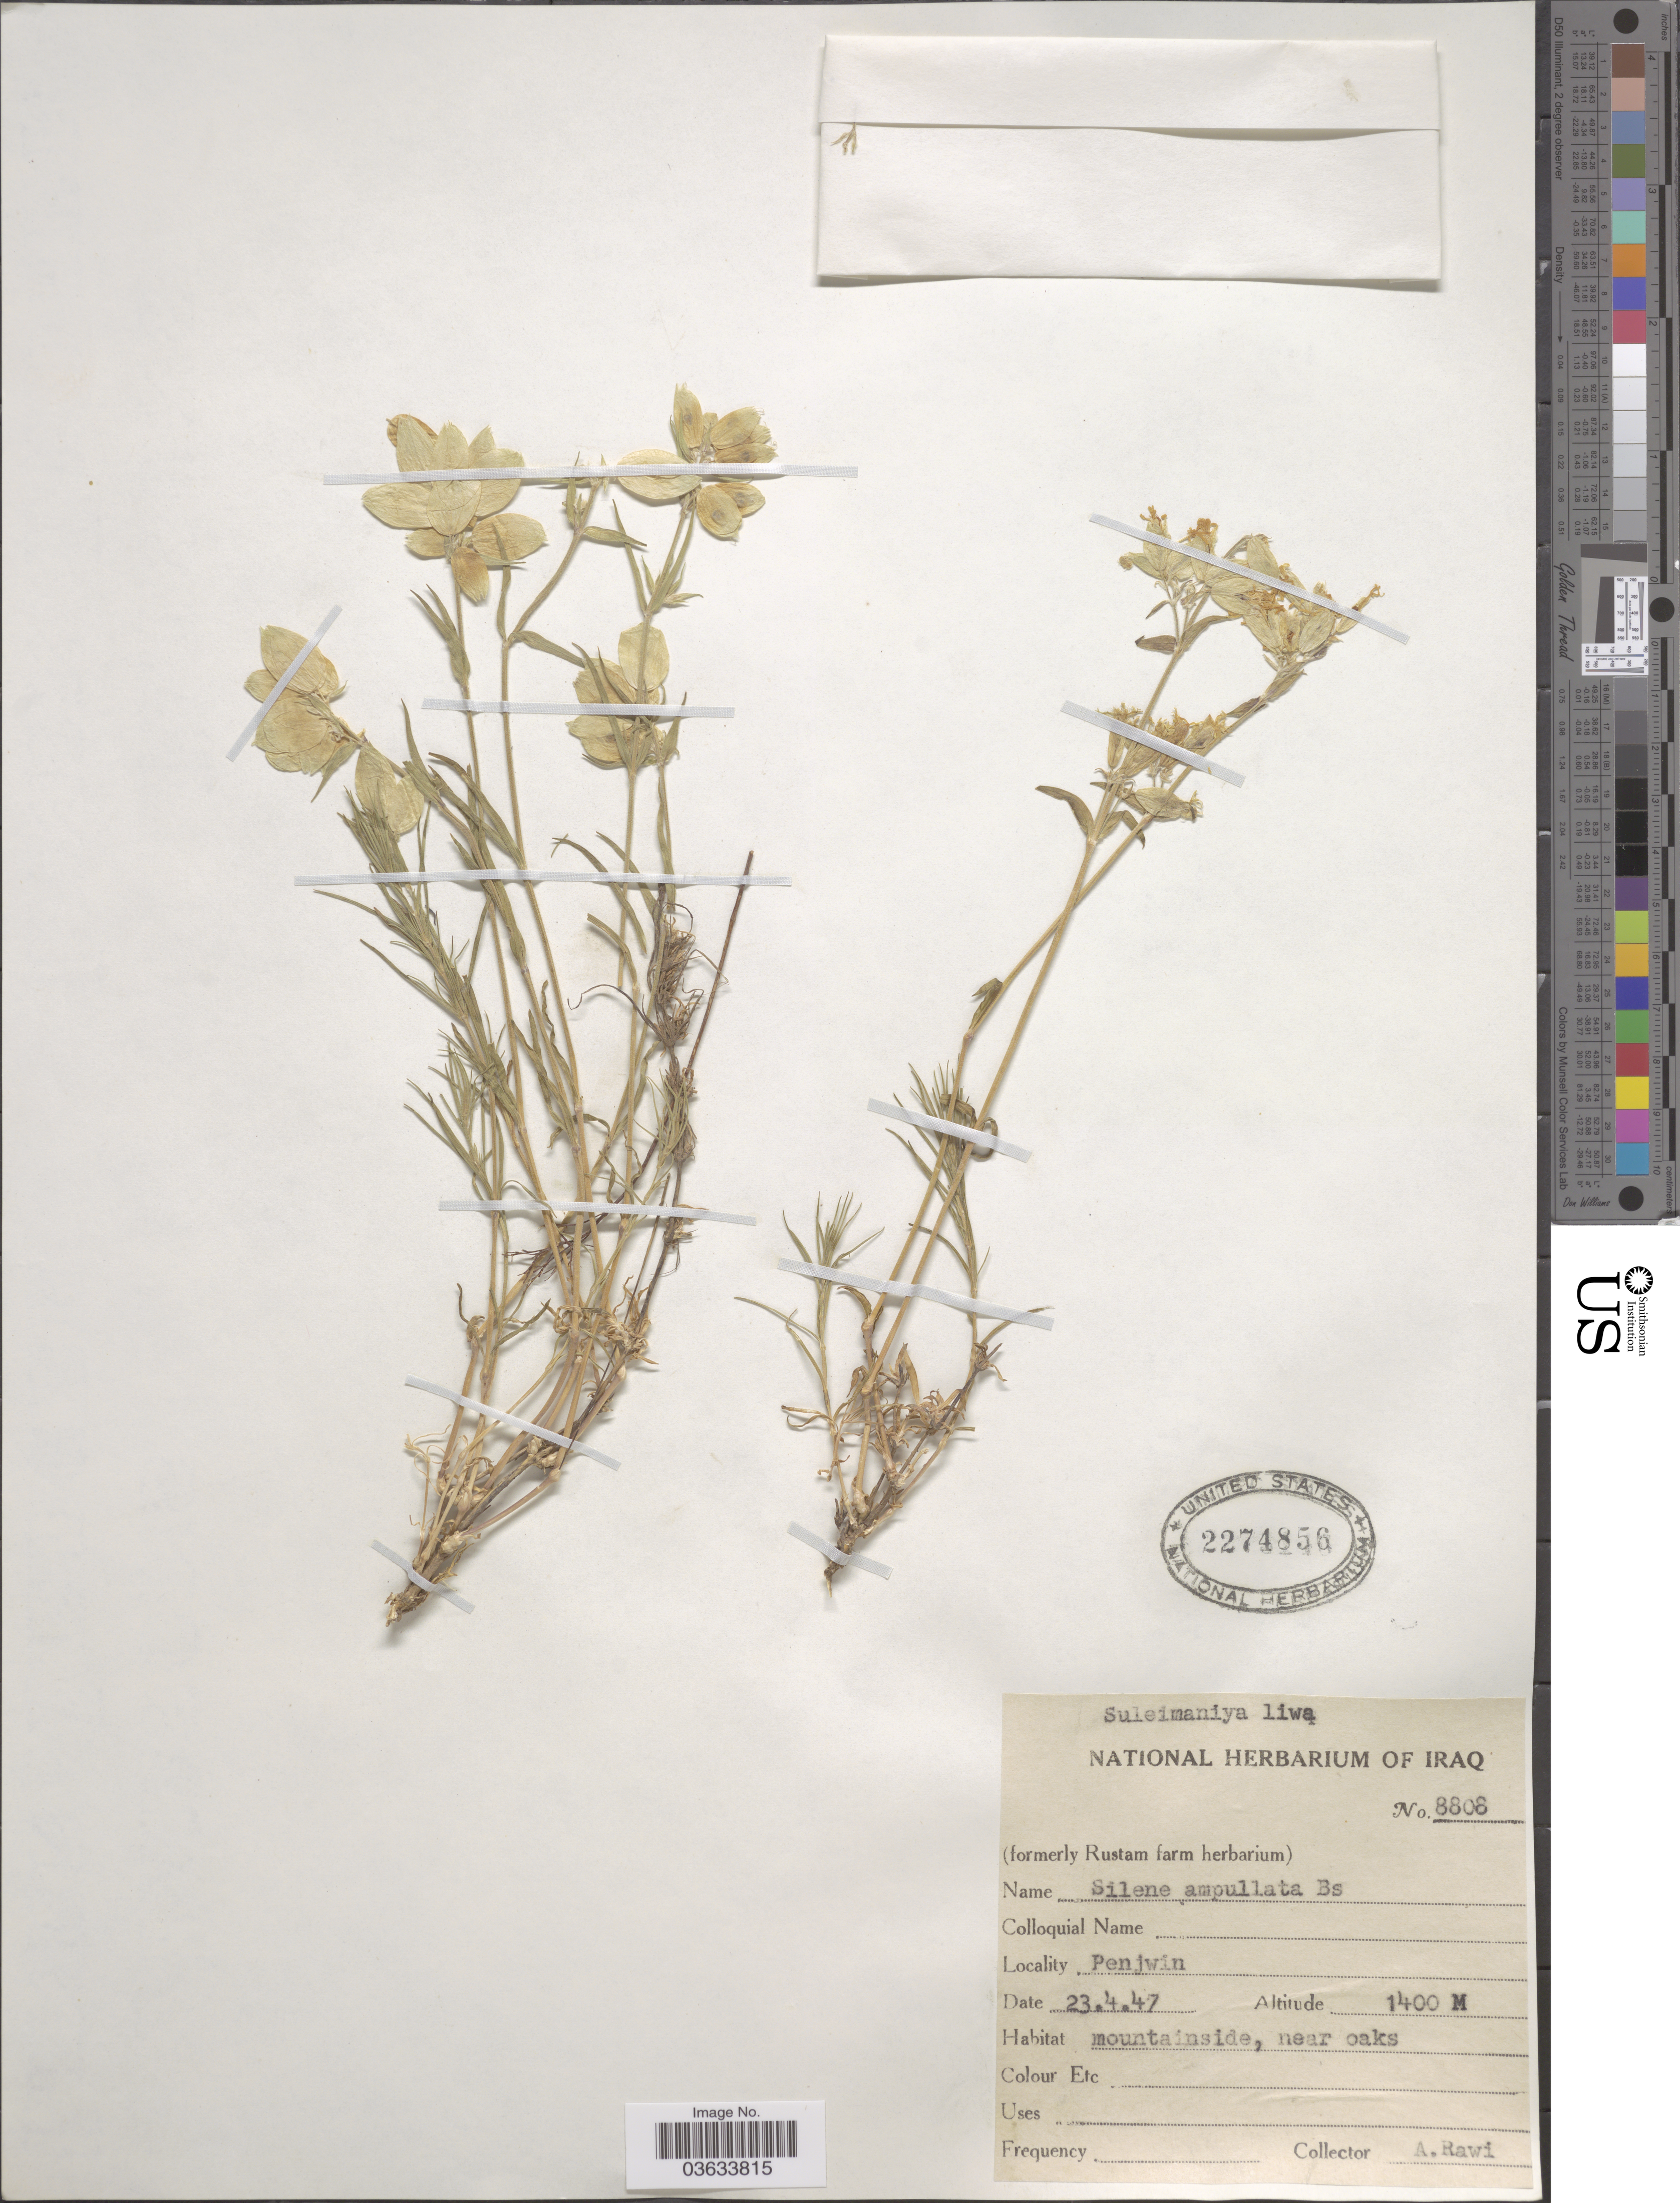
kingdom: Plantae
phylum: Tracheophyta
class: Magnoliopsida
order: Caryophyllales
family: Caryophyllaceae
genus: Silene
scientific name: Silene ampulata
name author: Boiss.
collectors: A. Rawi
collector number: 8808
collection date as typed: Transcribed d/m/y: 23/4/47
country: Iraq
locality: Suleimaniya liwa. Penjwin.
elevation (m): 1400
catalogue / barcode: US 2274856